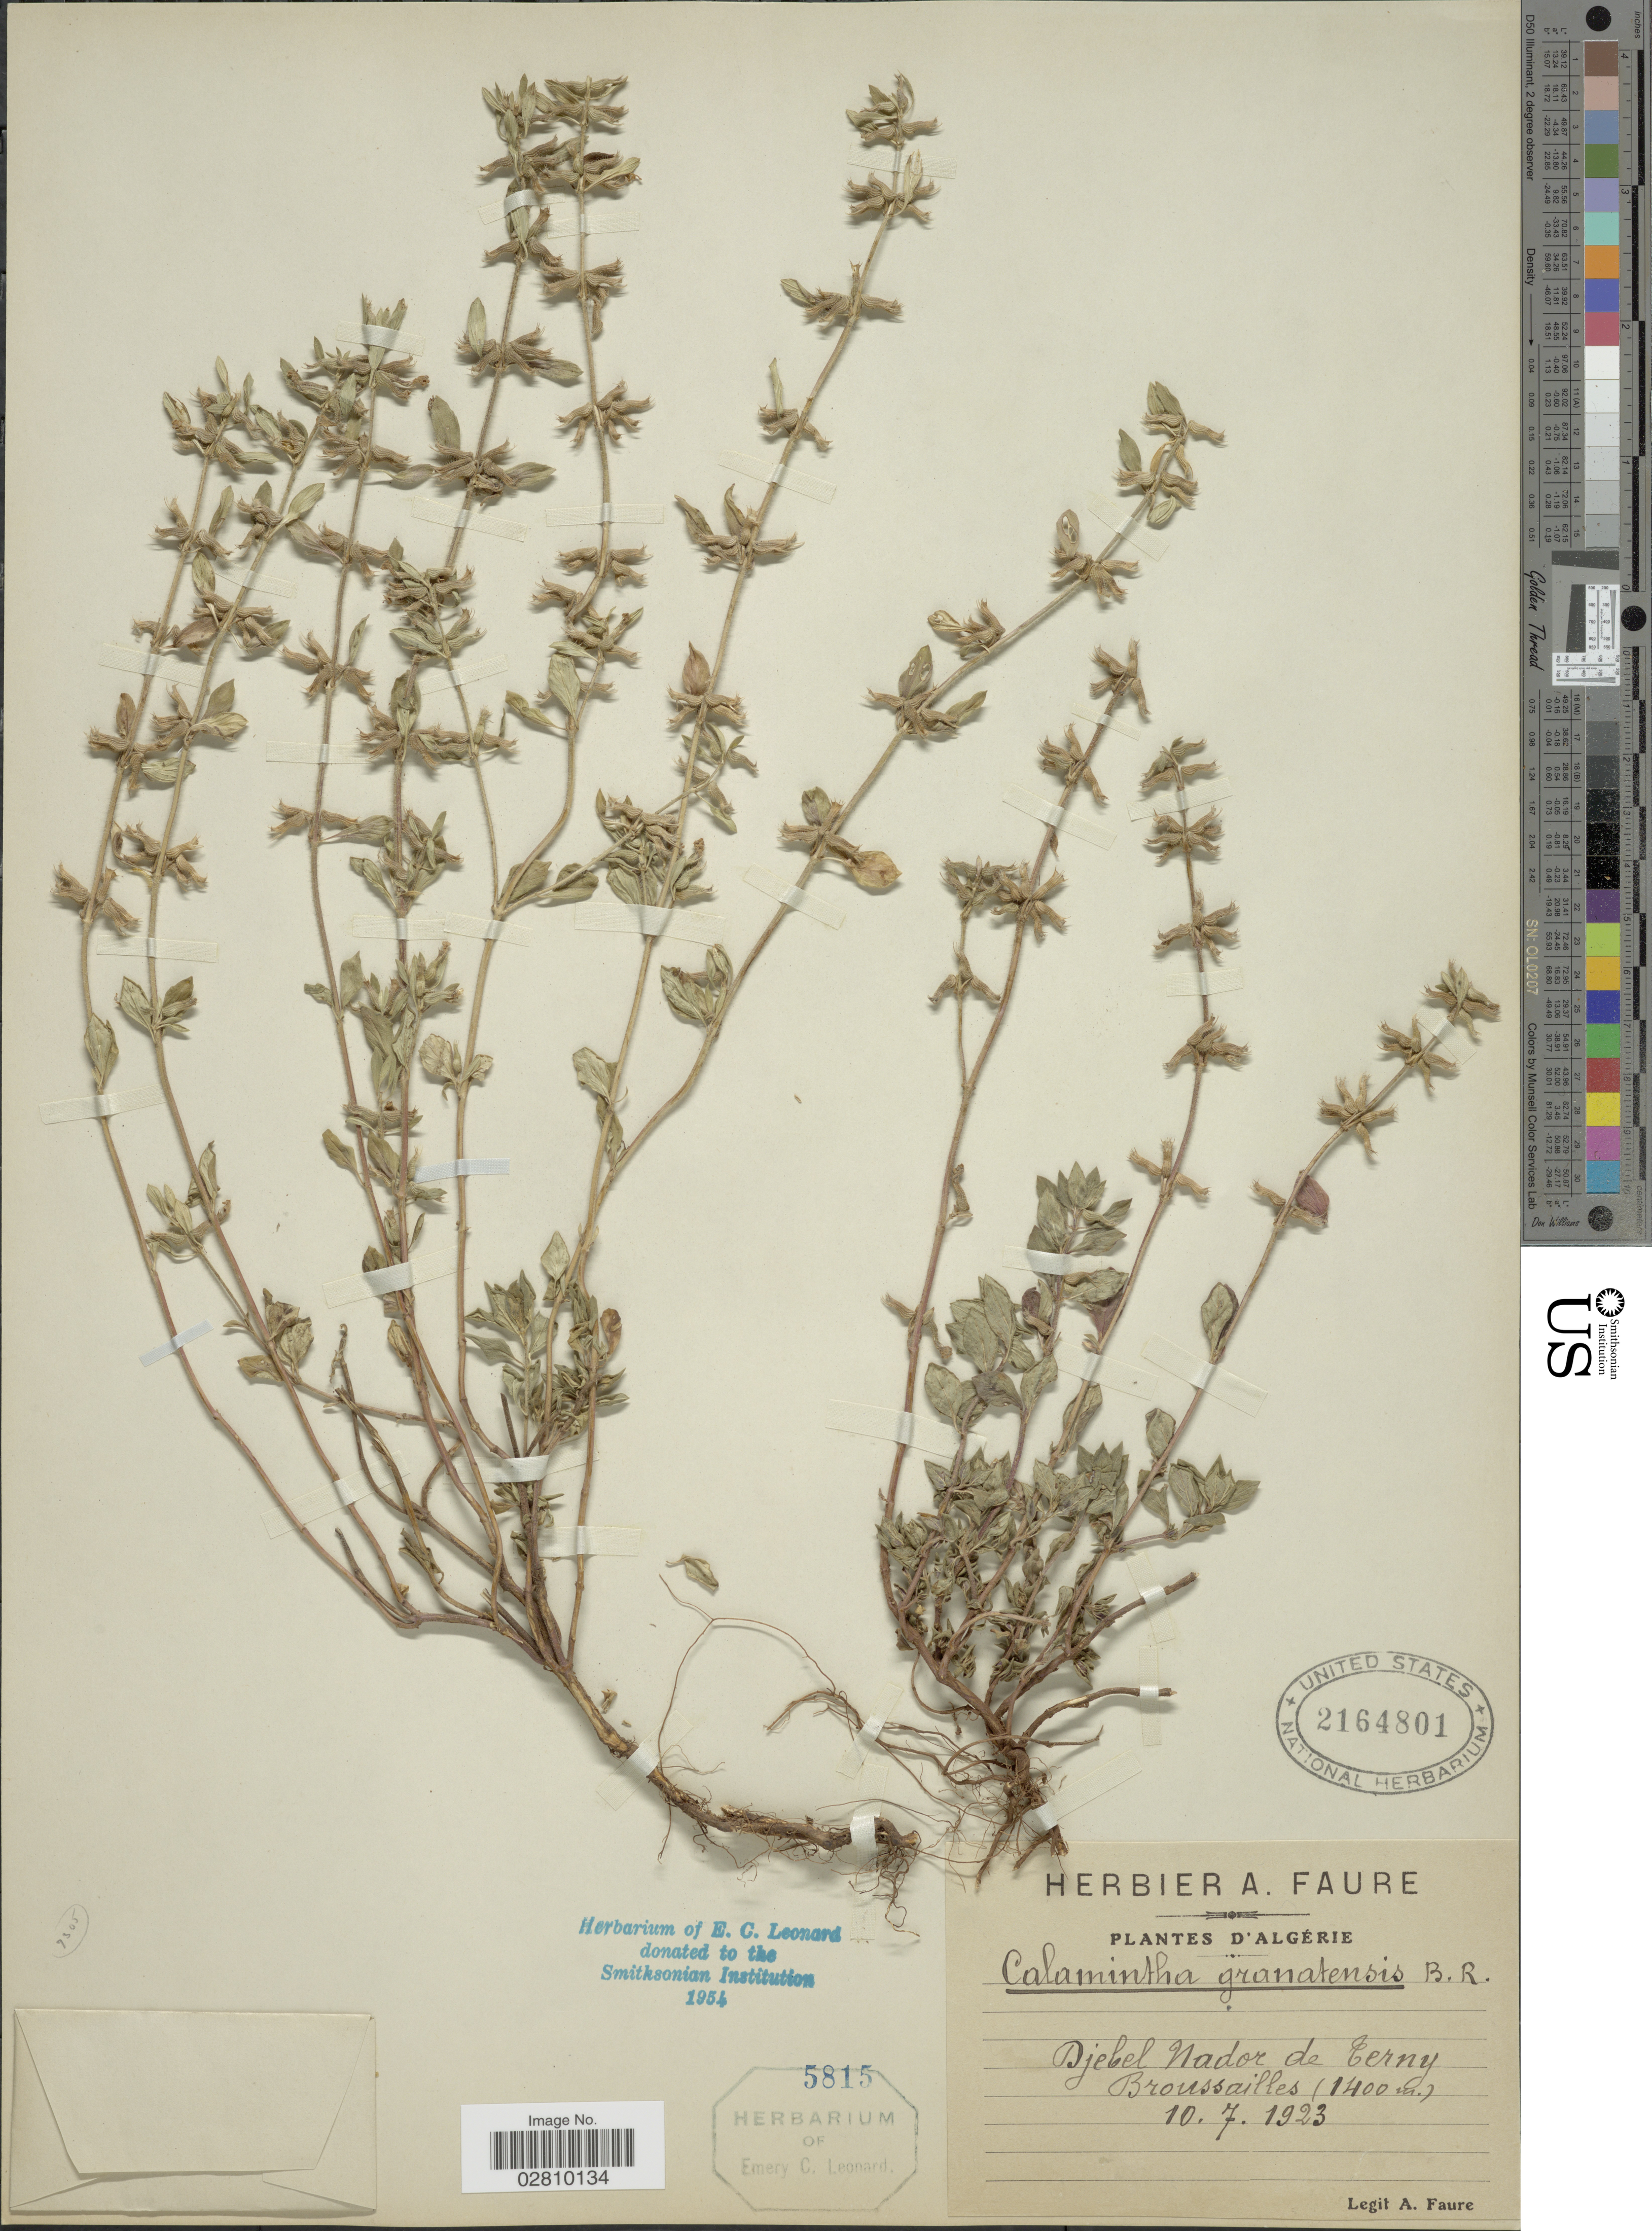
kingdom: Plantae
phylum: Tracheophyta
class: Magnoliopsida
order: Lamiales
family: Lamiaceae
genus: Calamintha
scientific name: Calamintha granatensis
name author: (Reut.) Boiss.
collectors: A. Faure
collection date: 1923-07-10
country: Algeria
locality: Djebel Nador de Terny.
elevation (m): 1400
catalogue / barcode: US 2164801